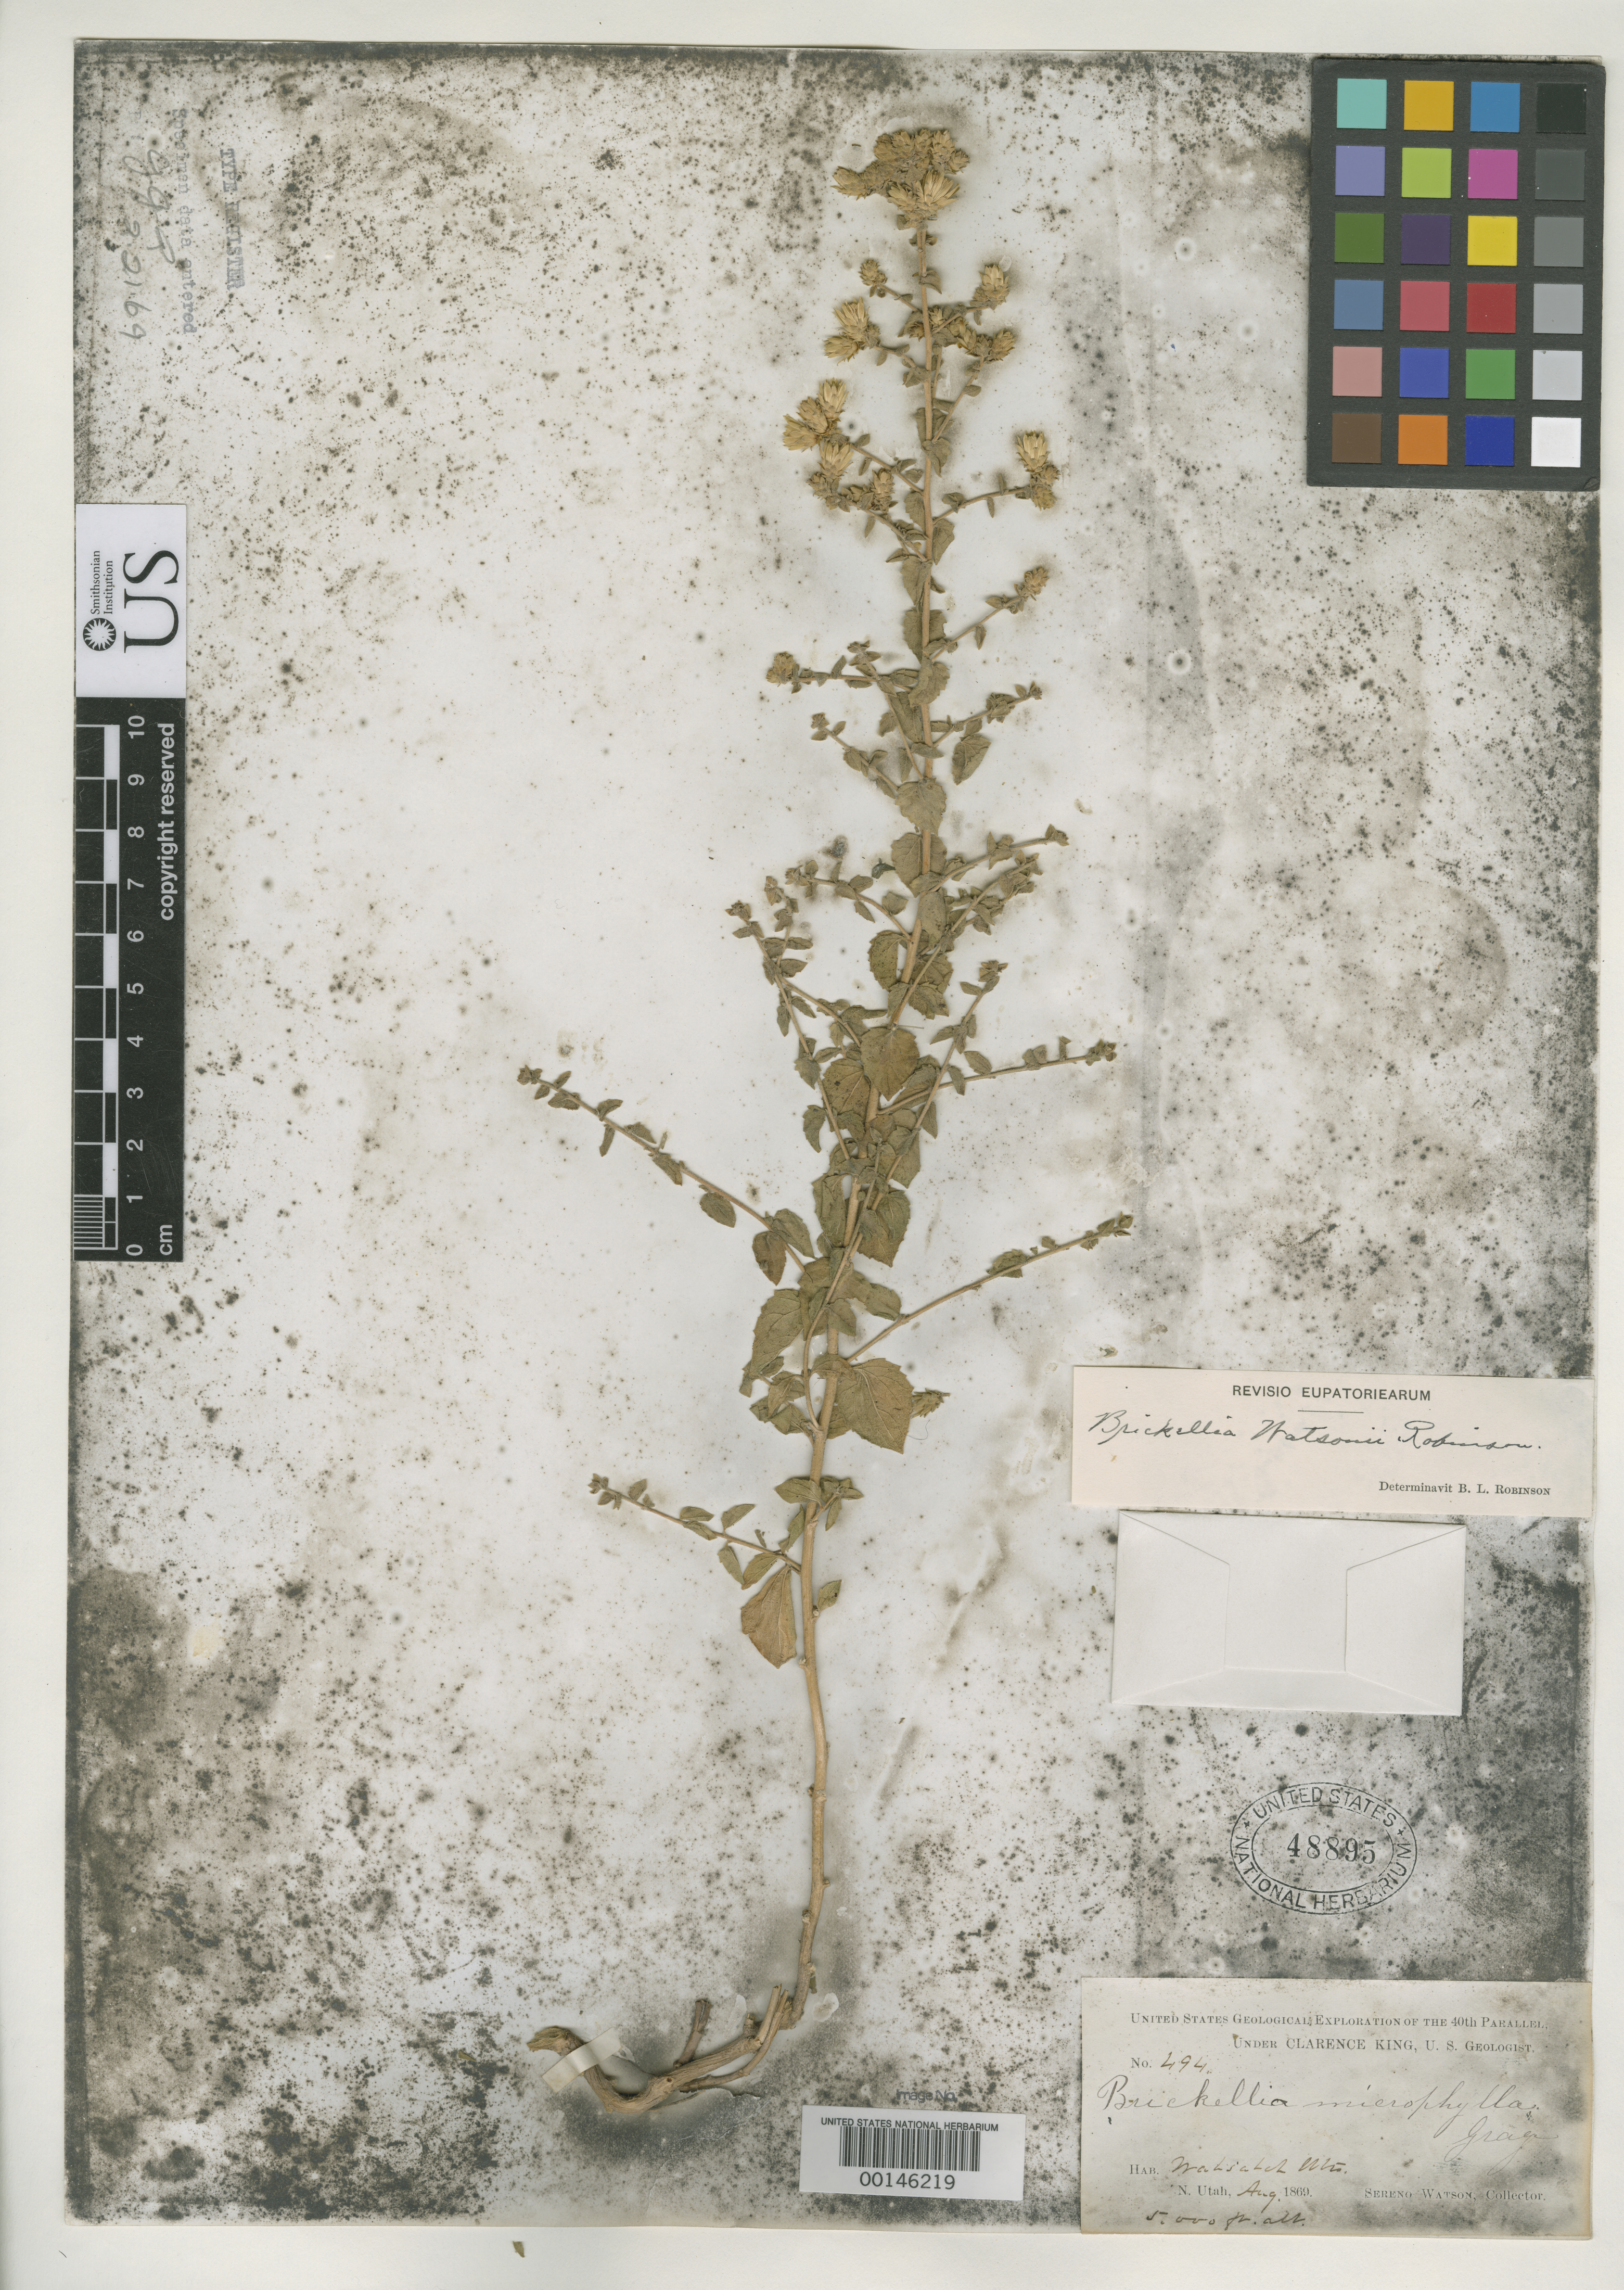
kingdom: Plantae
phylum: Tracheophyta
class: Magnoliopsida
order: Asterales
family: Asteraceae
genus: Brickellia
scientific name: Brickellia watsonii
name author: B.L. Rob.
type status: Isotype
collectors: S. Watson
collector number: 494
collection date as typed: Aug 1869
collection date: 1869-08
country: United States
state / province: Utah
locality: American Fork Canyon.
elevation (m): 1525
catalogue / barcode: US 48895